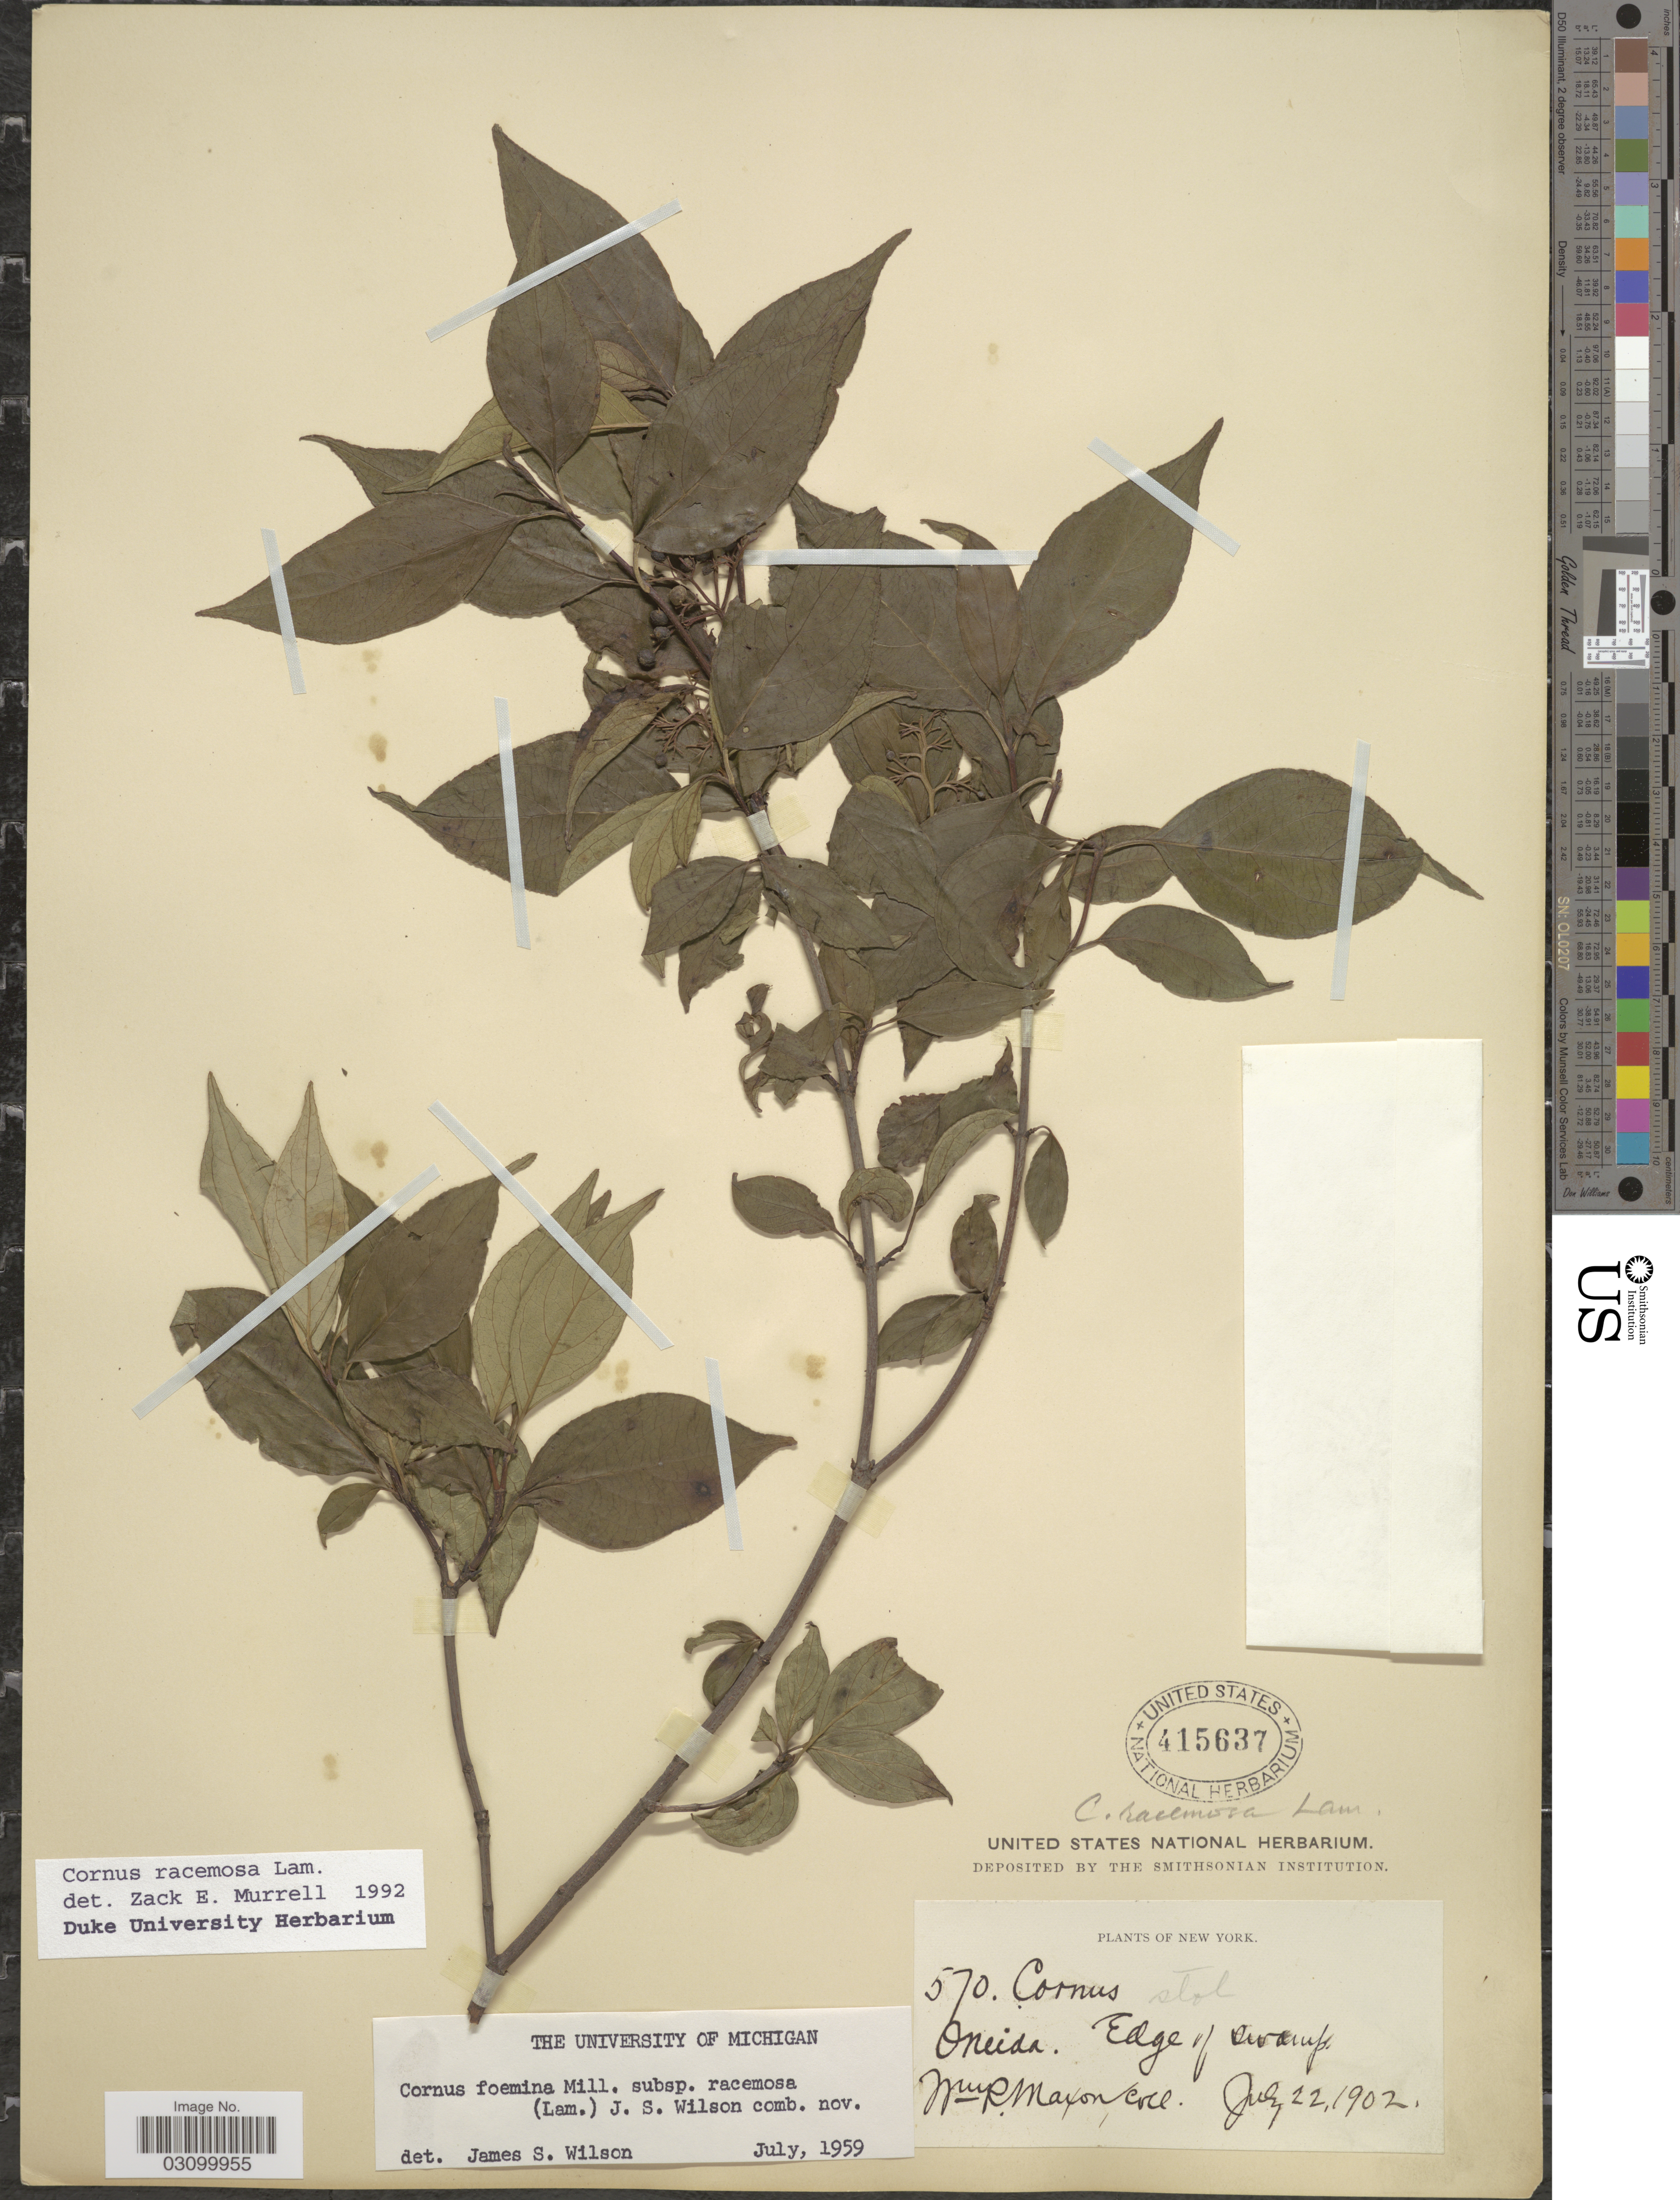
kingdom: Plantae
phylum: Tracheophyta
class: Magnoliopsida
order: Cornales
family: Cornaceae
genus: Cornus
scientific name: Cornus racemosa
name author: Lam.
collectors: W. R. Maxon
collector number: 570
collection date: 1902-07-22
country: United States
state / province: New York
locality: Oneida.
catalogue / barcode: US 415637